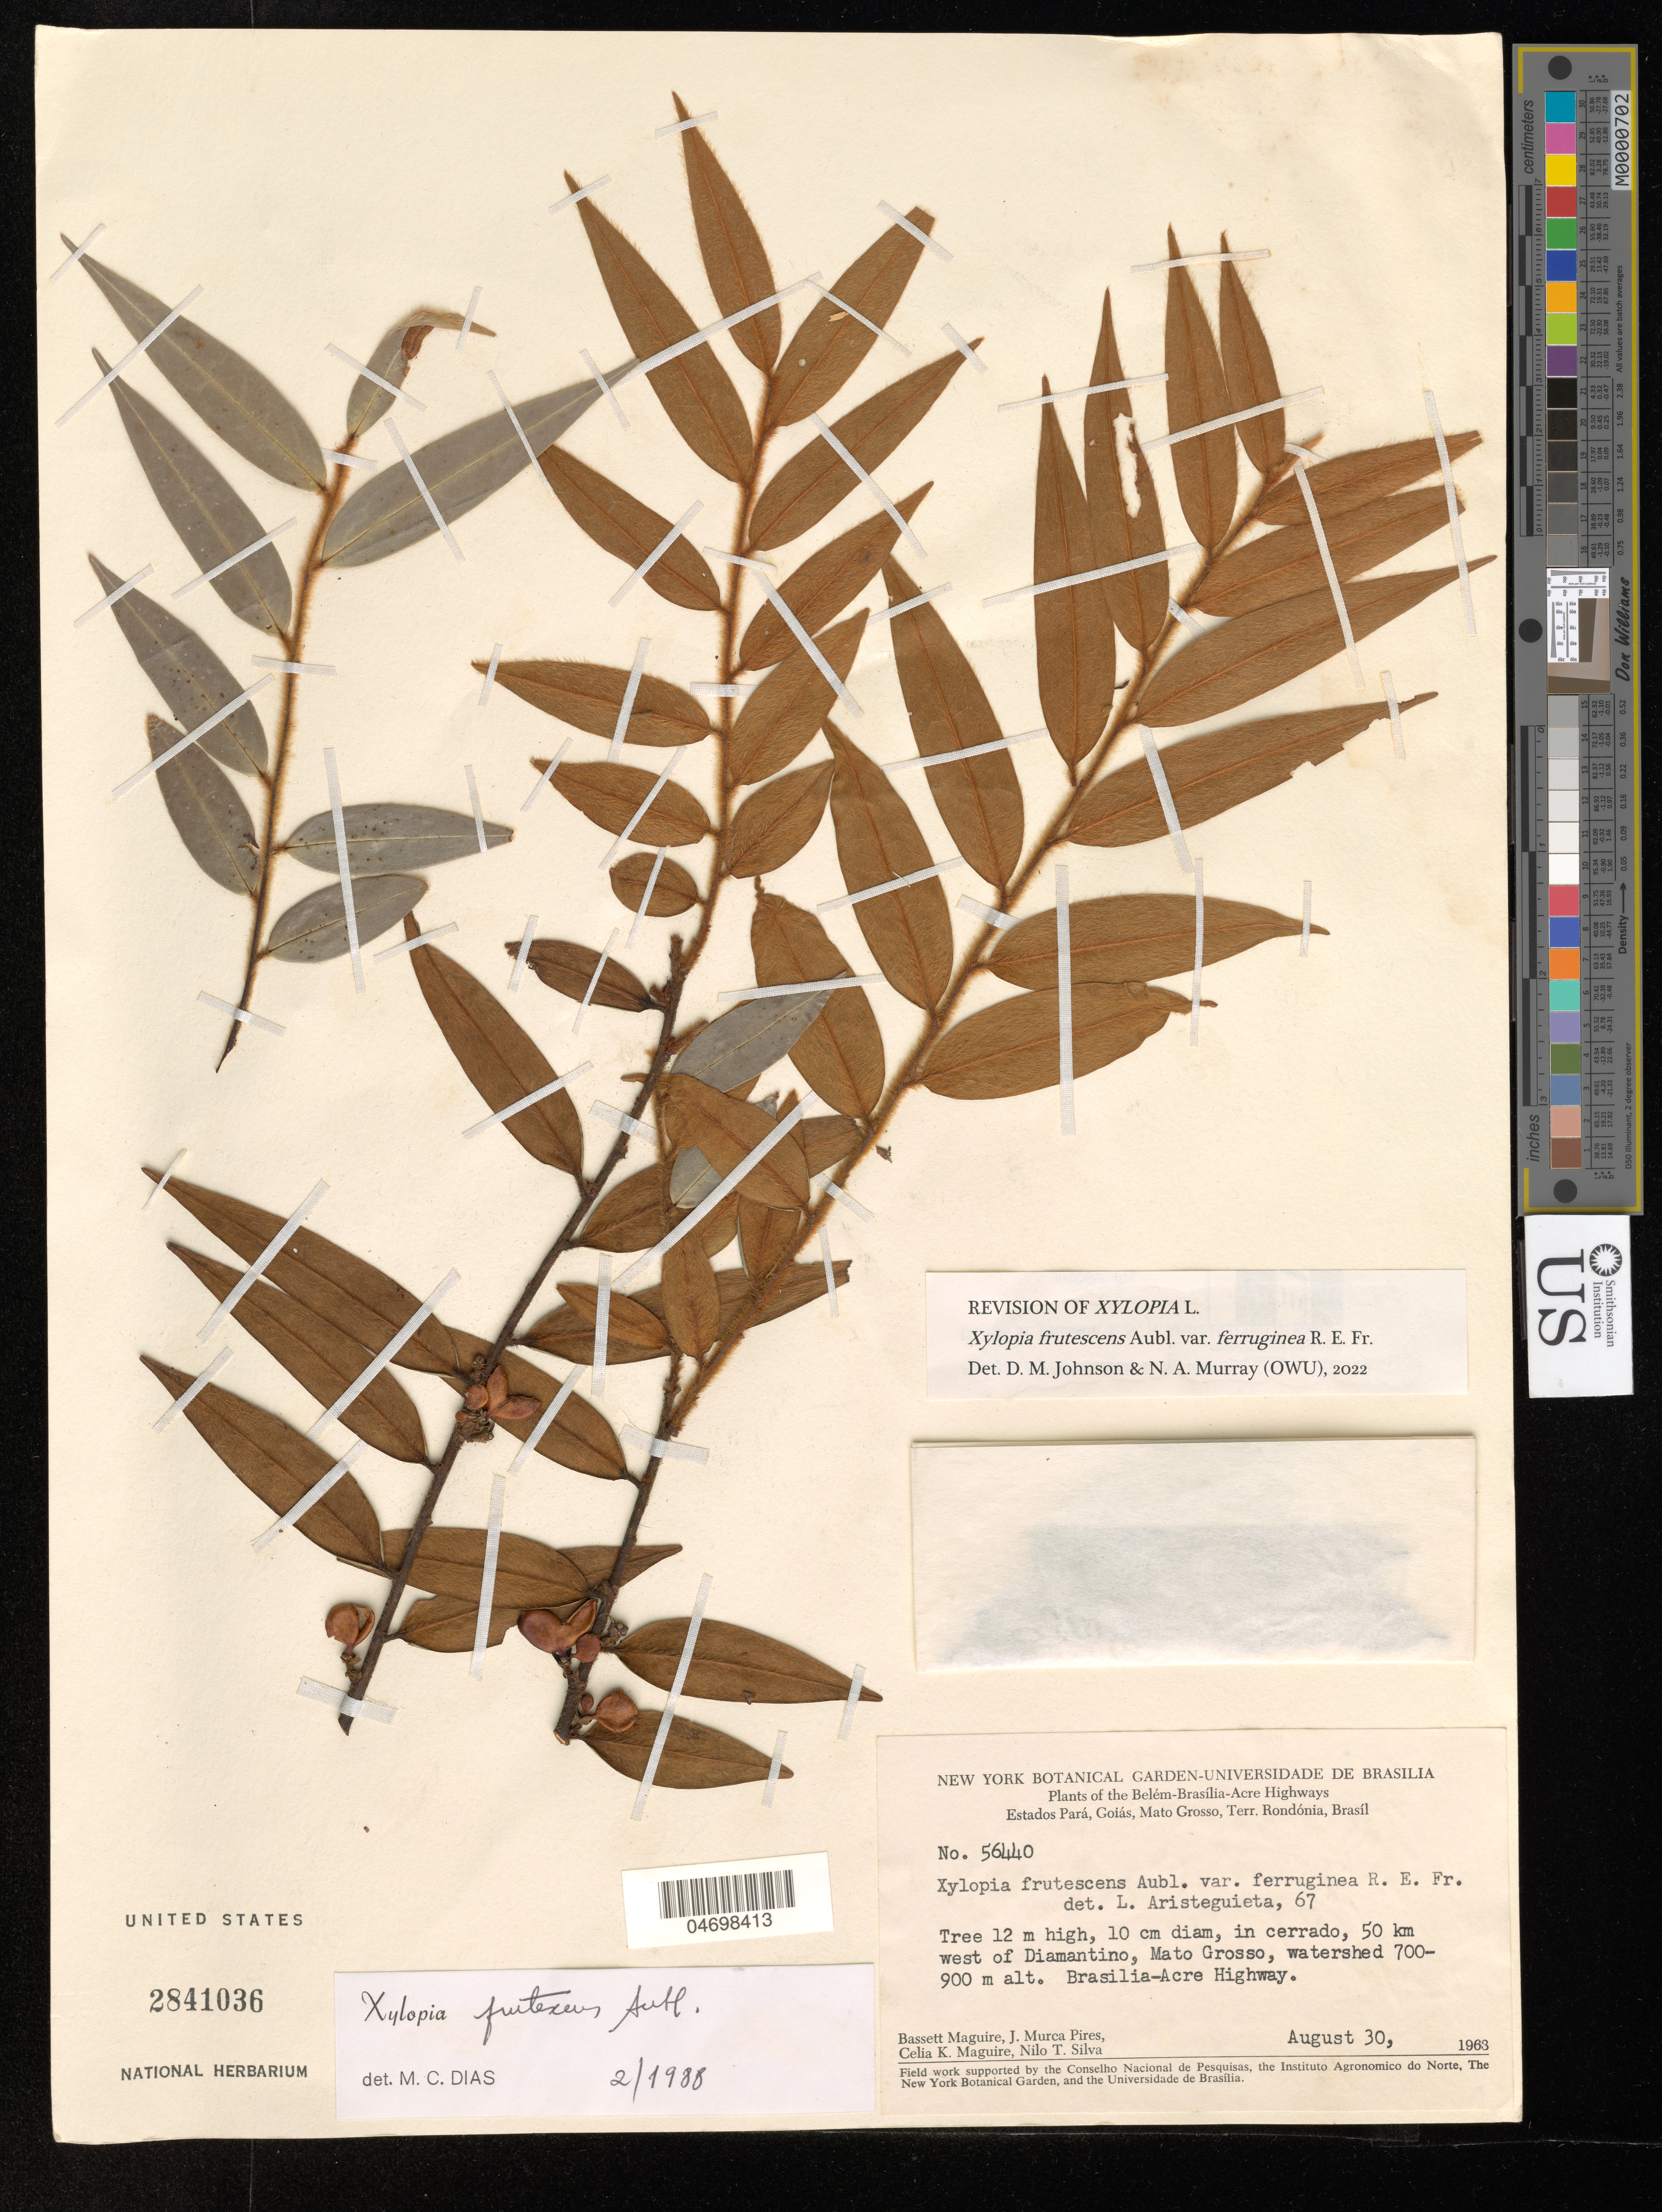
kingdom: Plantae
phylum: Tracheophyta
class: Magnoliopsida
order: Magnoliales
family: Annonaceae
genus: Xylopia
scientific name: Xylopia frutescens var. ferruginea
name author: R.E. Fr.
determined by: Johnson, D. M.; Murray, N. A.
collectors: B. Maguire, J. M. Pires, C. K. Maguire & N. Silva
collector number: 56440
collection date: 1963-08-30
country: Brazil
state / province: Mato Grosso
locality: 50 Km west of Diamantino, Brasilia-Acre Highway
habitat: In cerrado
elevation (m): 700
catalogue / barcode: US 2841036